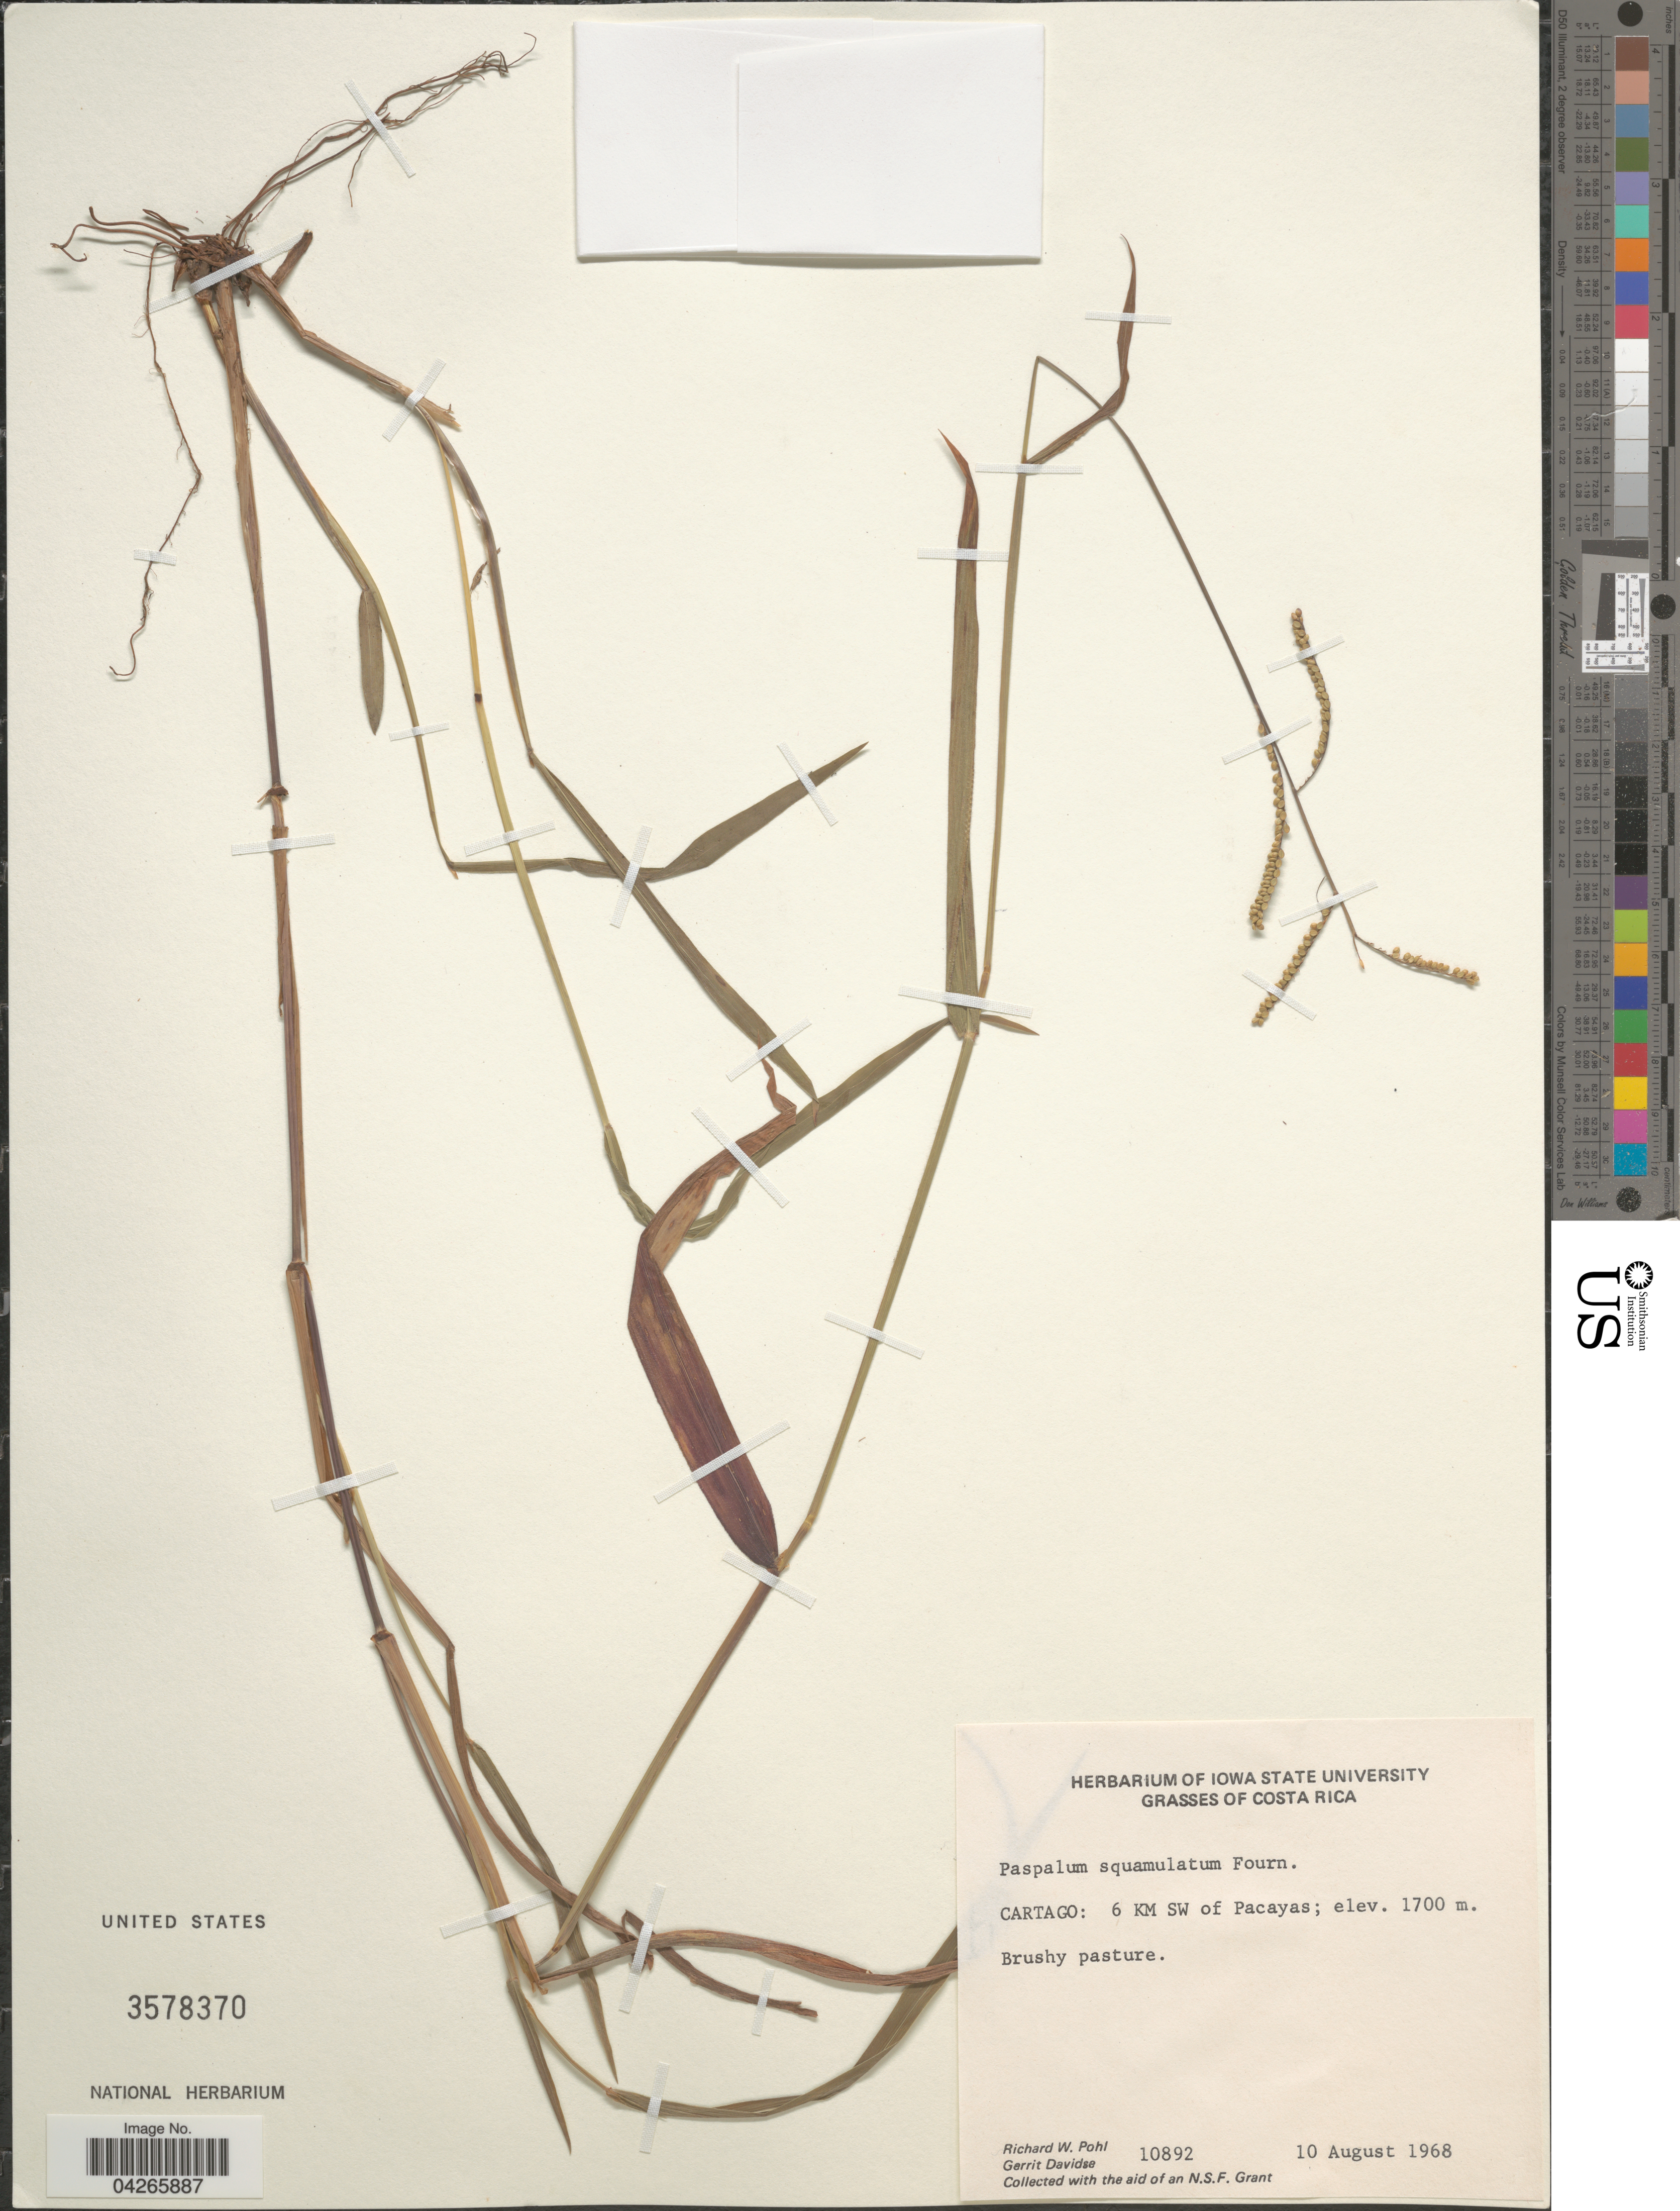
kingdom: Plantae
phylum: Tracheophyta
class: Liliopsida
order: Poales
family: Poaceae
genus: Paspalum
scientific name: Paspalum squamulatum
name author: E. Fourn.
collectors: R. W. Pohl & G. Davidse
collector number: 10892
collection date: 1968-08-10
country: Costa Rica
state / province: Cartago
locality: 6 KM SW of Pacayas.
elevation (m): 1700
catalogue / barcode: US 3578370